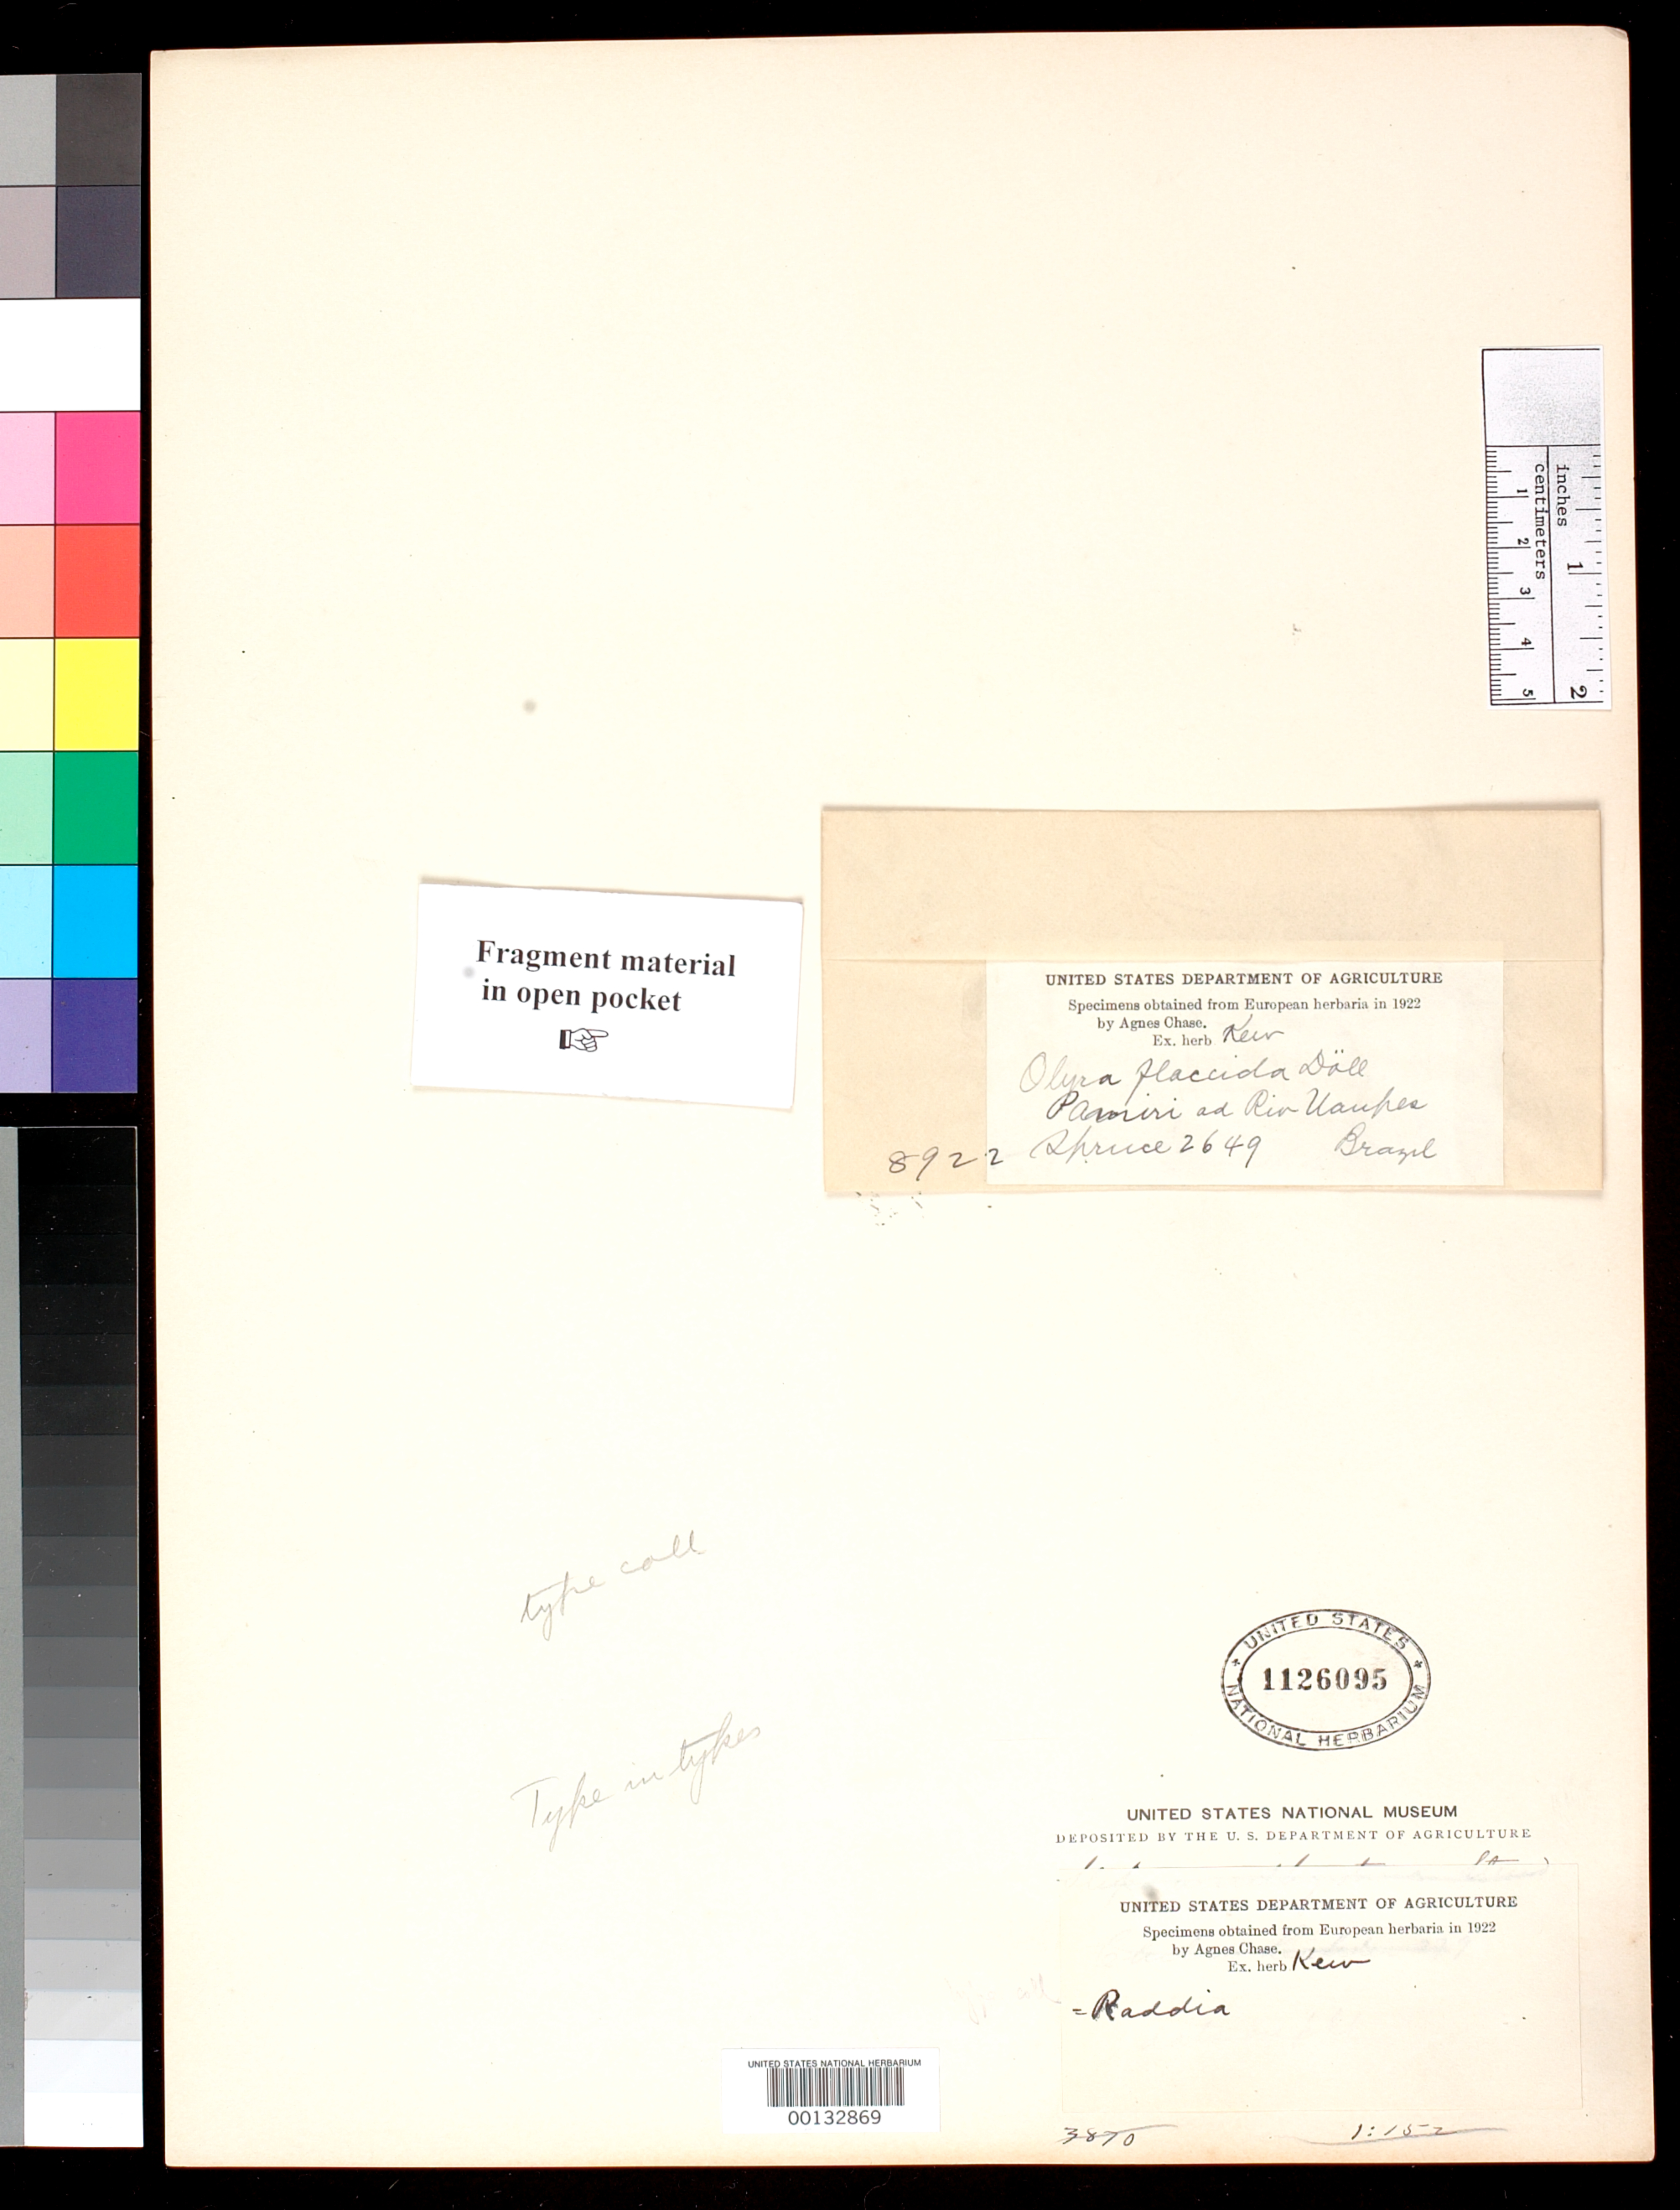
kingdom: Plantae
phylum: Tracheophyta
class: Liliopsida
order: Poales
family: Poaceae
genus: Olyra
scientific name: Olyra flaccida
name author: Döll in Mart.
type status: Type Fragment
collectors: R. Spruce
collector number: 2649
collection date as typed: Oct 1852 to -- Jan 1853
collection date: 1852-10/1853-01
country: Brazil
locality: Prope Panure ad Rio Vaupes.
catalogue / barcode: US 1126095